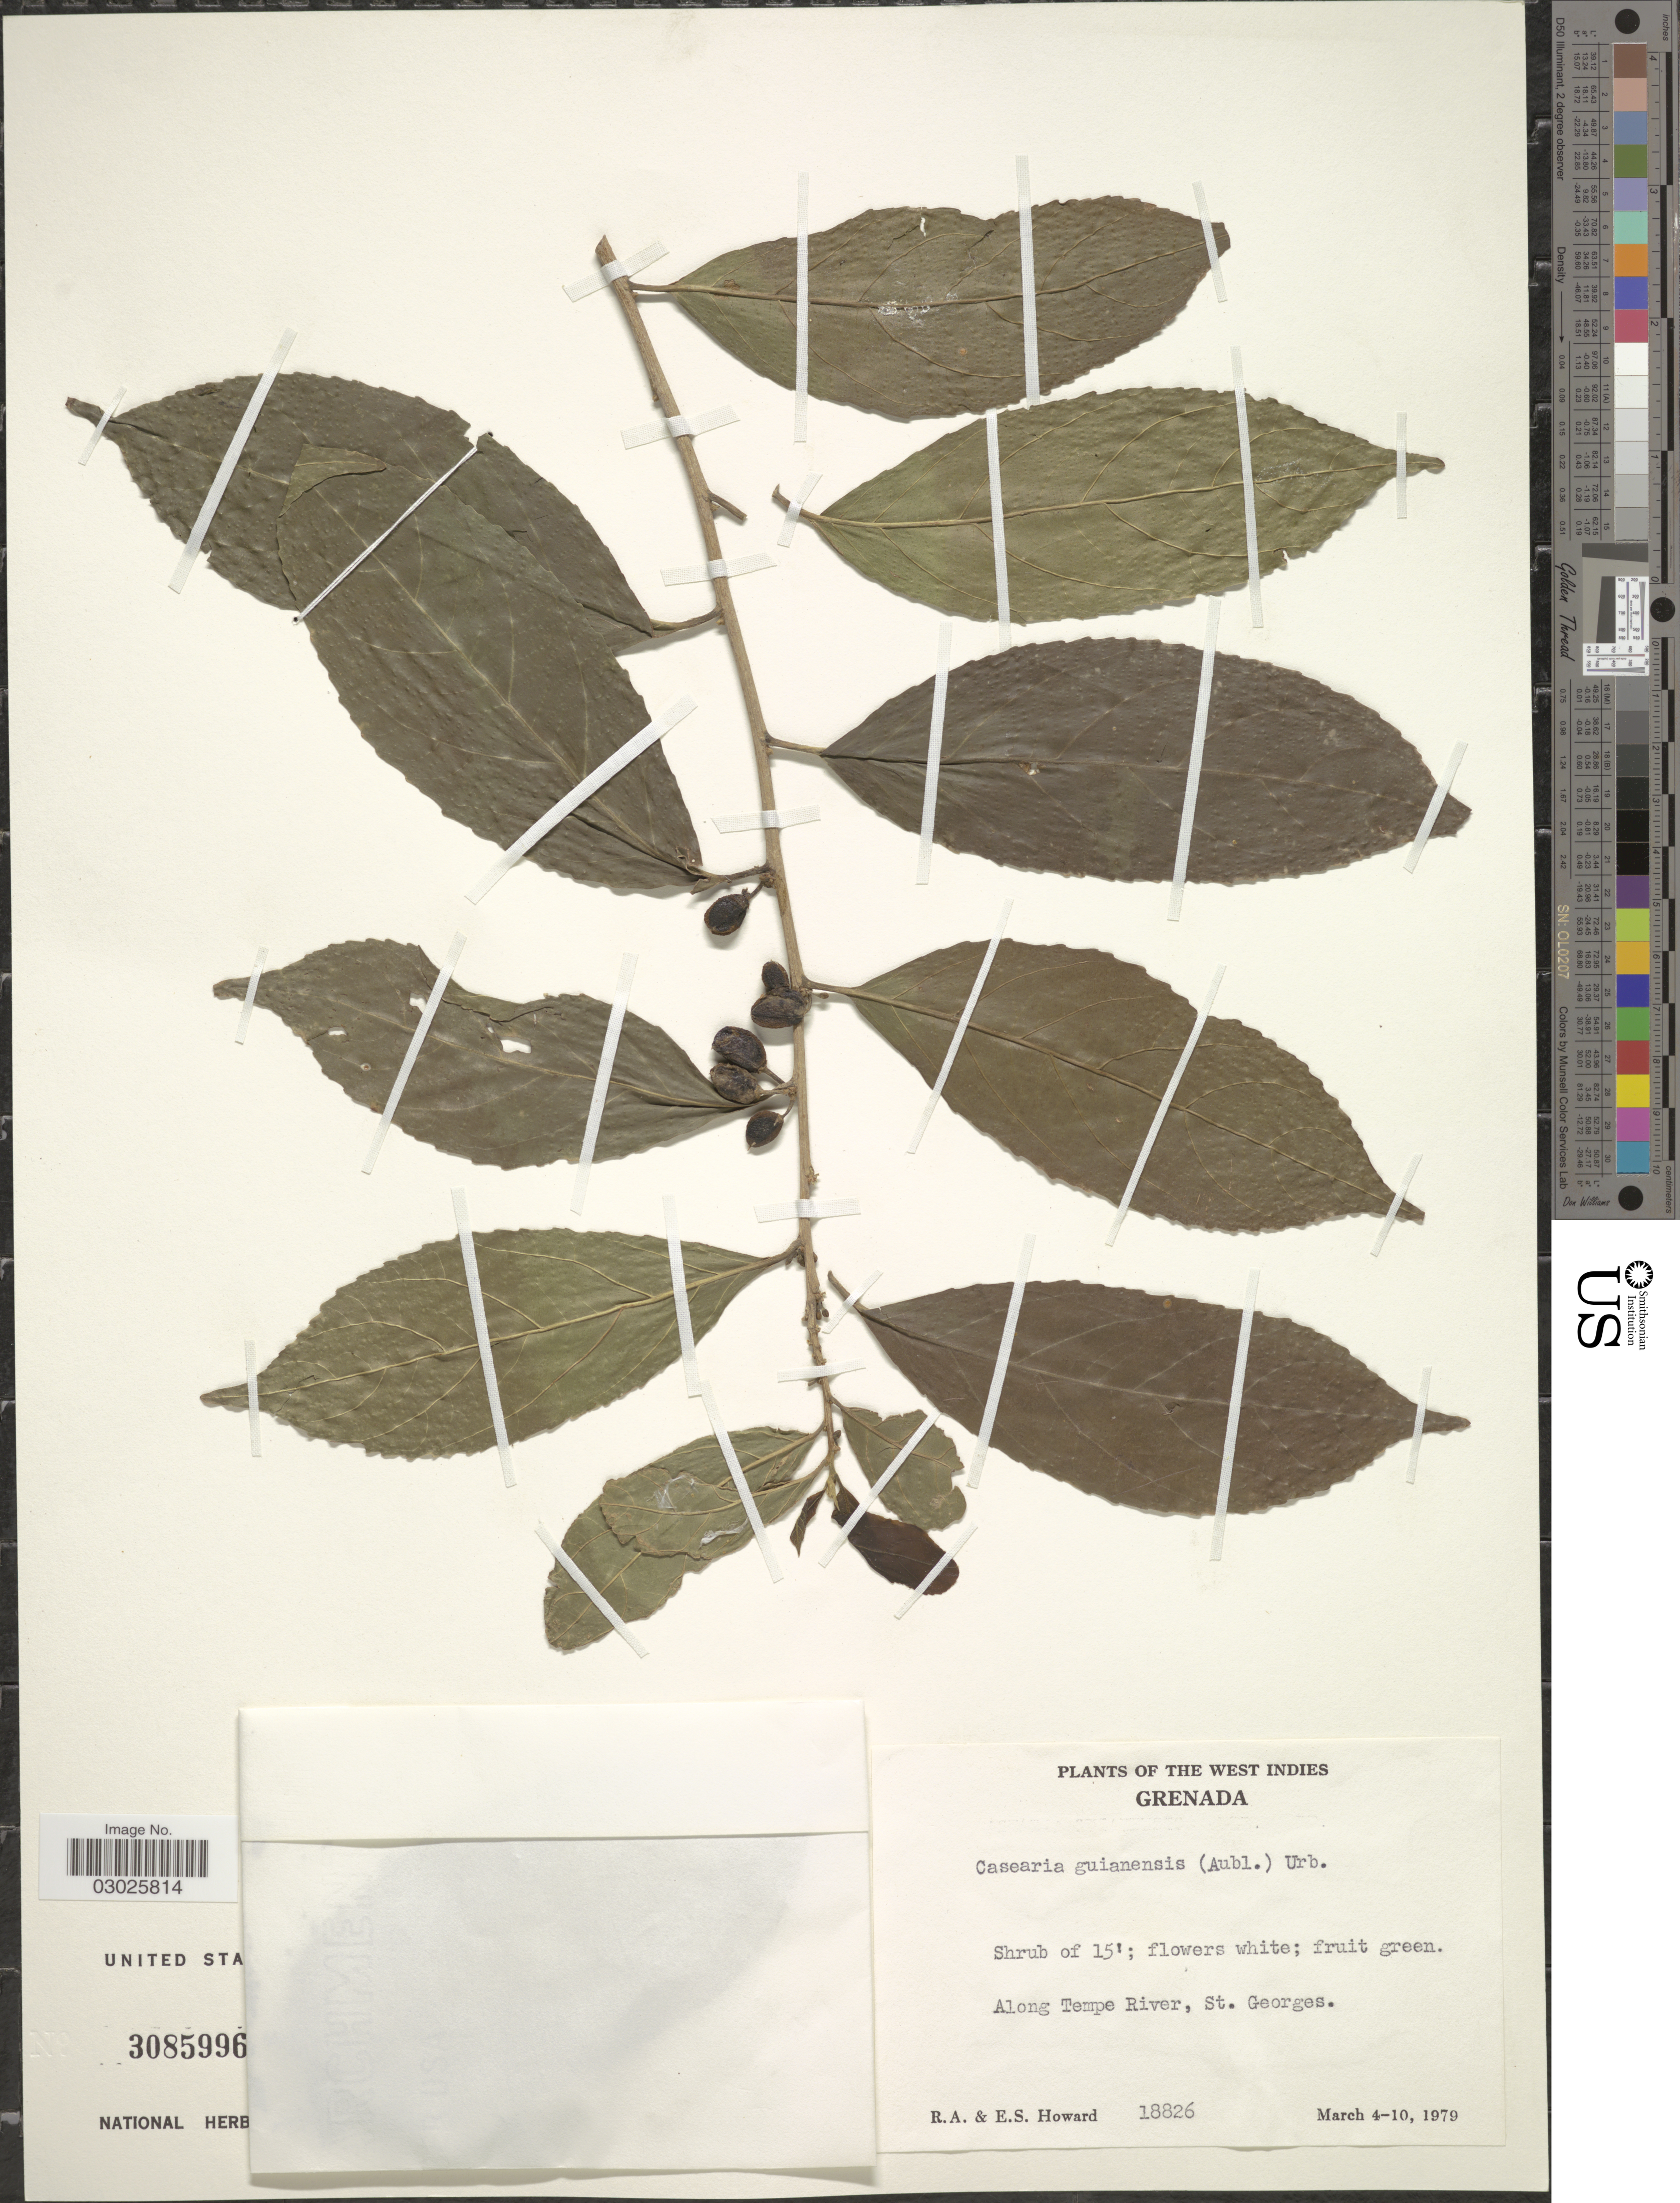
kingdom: Plantae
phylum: Tracheophyta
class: Magnoliopsida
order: Malpighiales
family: Salicaceae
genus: Casearia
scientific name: Casearia guianensis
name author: (Aubl.) Urb.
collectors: R. A. Howard & E. S. Howard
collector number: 18826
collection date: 1979-03-04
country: Grenada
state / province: Saint George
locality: The West Indies, Grenada. Along Tempe River, St. Georges.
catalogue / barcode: US 3085996